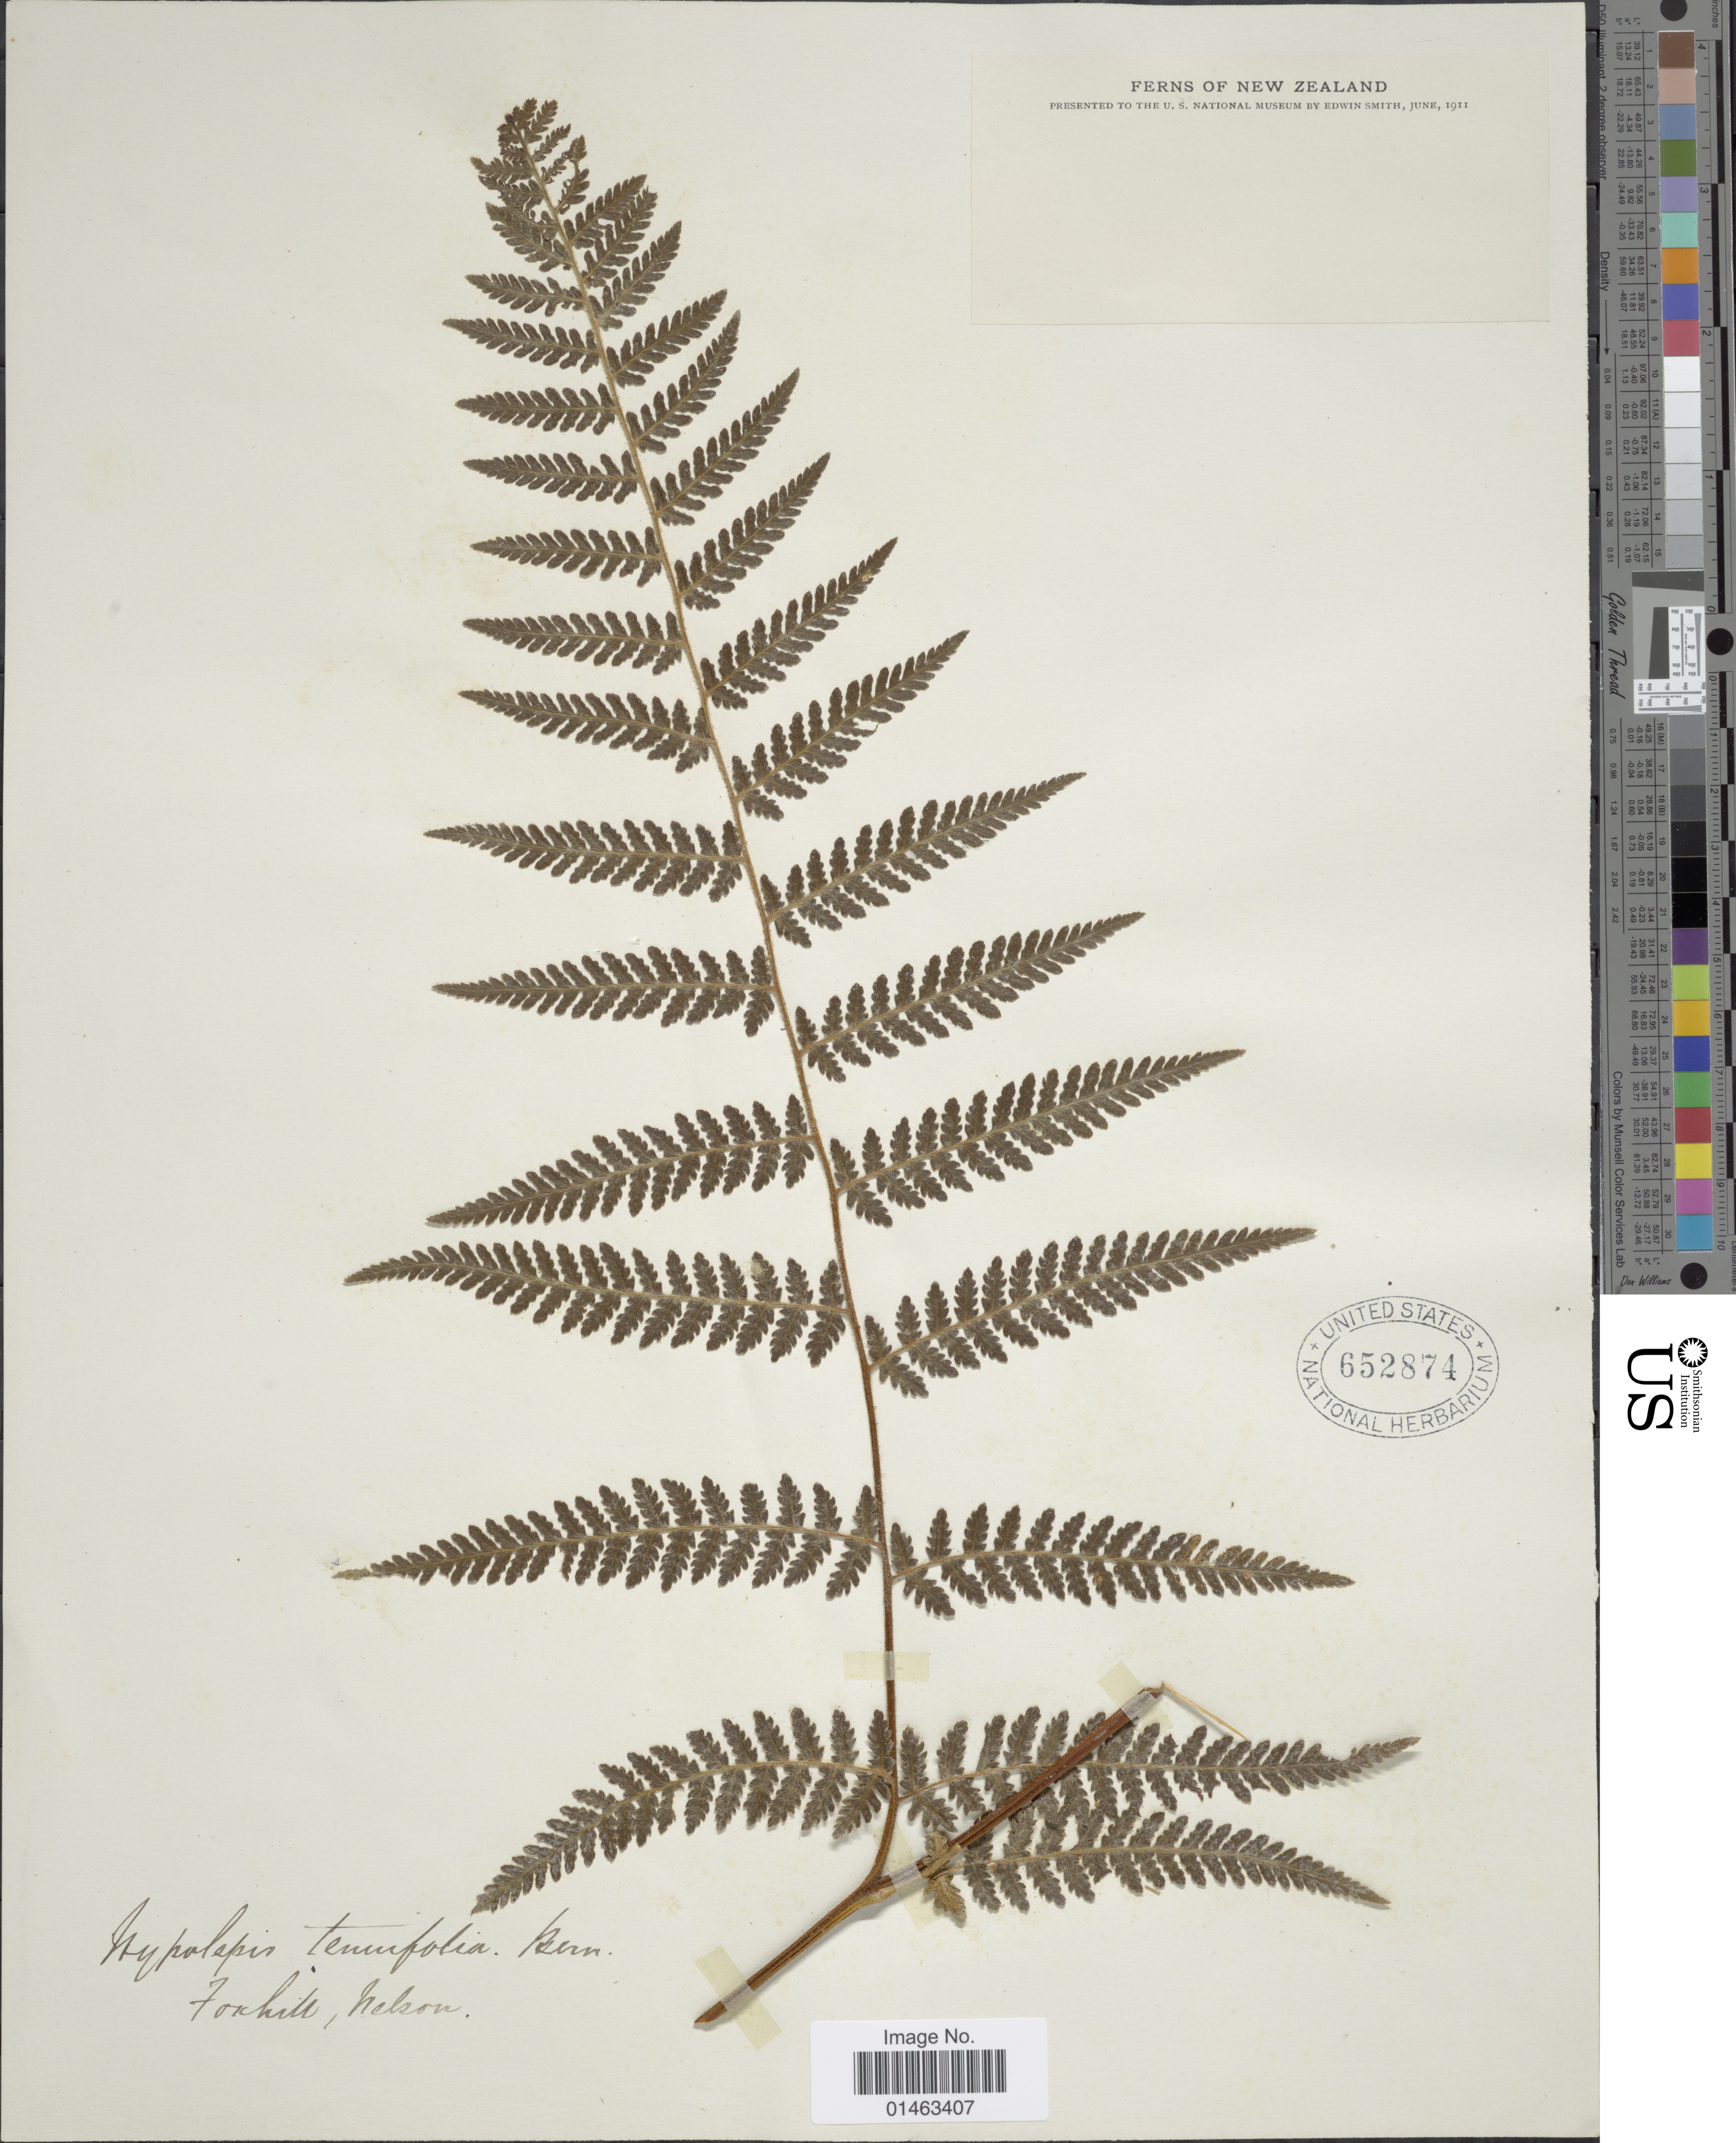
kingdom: Plantae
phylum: Tracheophyta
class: Polypodiopsida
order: Polypodiales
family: Dennstaedtiaceae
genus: Hypolepis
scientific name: Hypolepis ambigua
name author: (A.J. Richards) Brownsey & Chinnock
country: New Zealand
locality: Foxhill, Nelson.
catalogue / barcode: US 652874